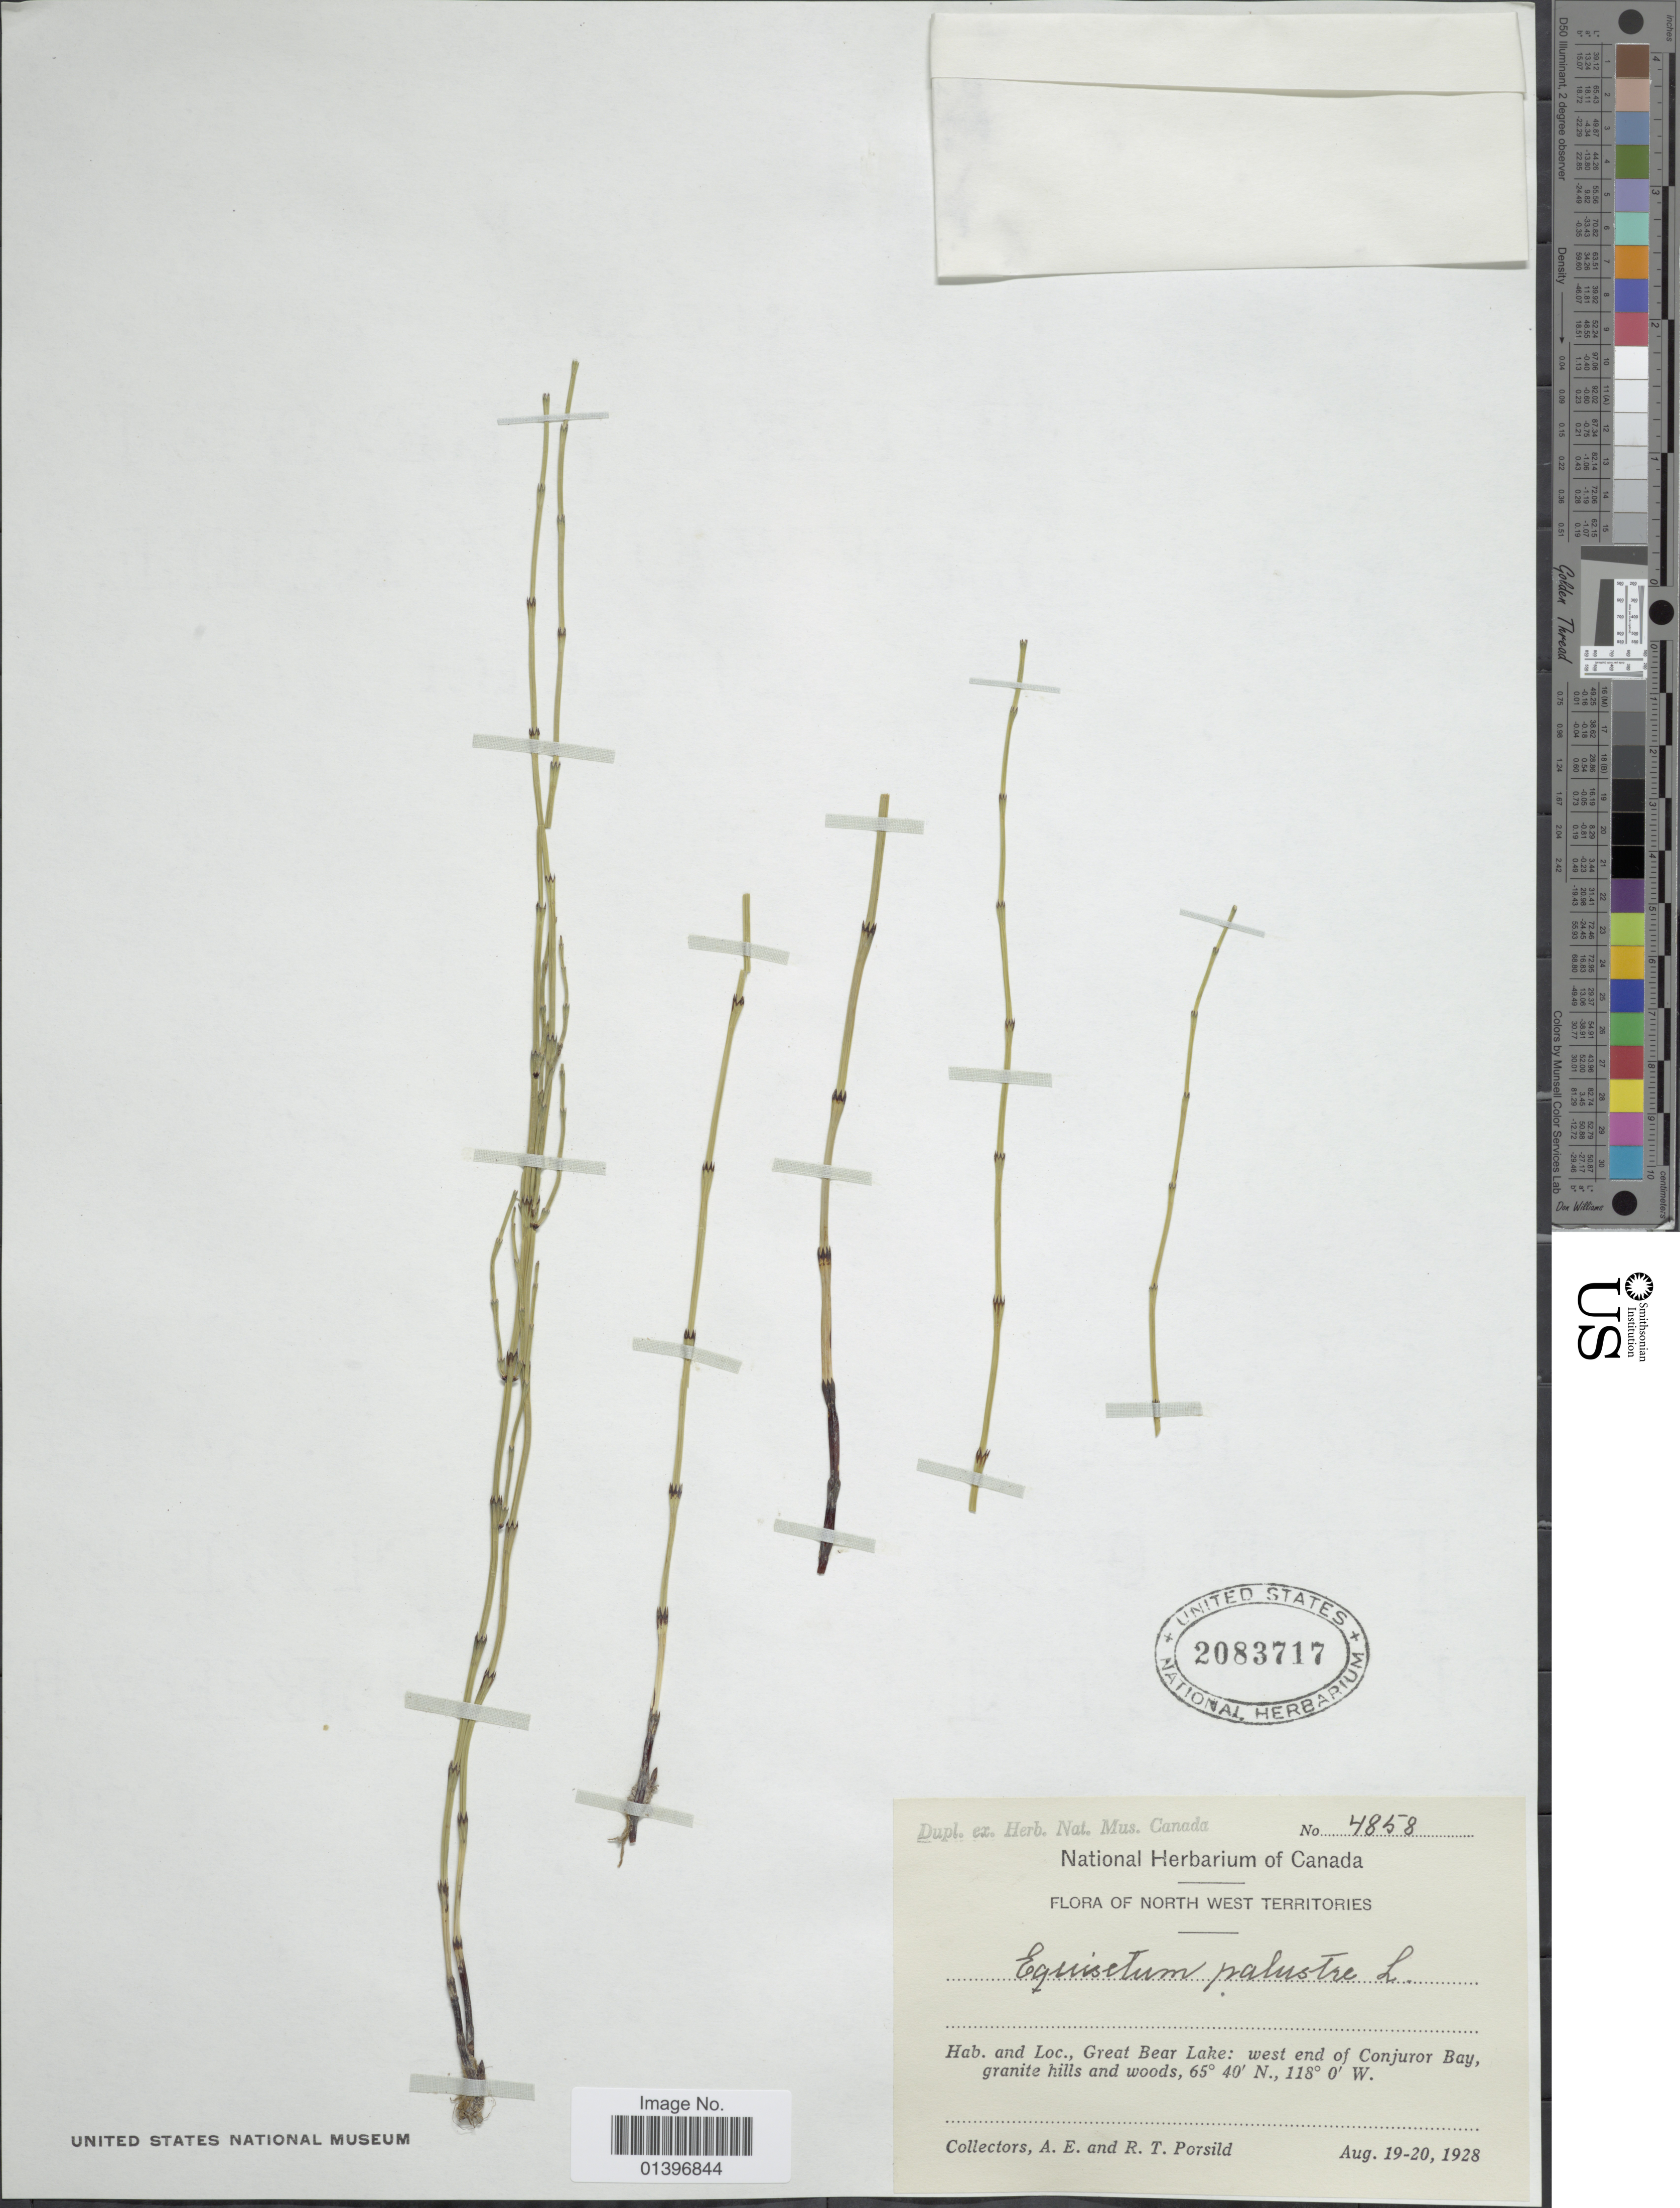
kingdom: Plantae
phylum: Tracheophyta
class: Polypodiopsida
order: Equisetales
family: Equisetaceae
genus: Equisetum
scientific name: Equisetum palustre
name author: L.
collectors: A. E. Porsild & R. T. Porsild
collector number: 4858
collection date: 1928-08-19/1928-08-20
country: Canada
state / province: Northwest Territories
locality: Great Bear Lake: west end of Conjuror Bay, granite hills and woods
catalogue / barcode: US 2083717